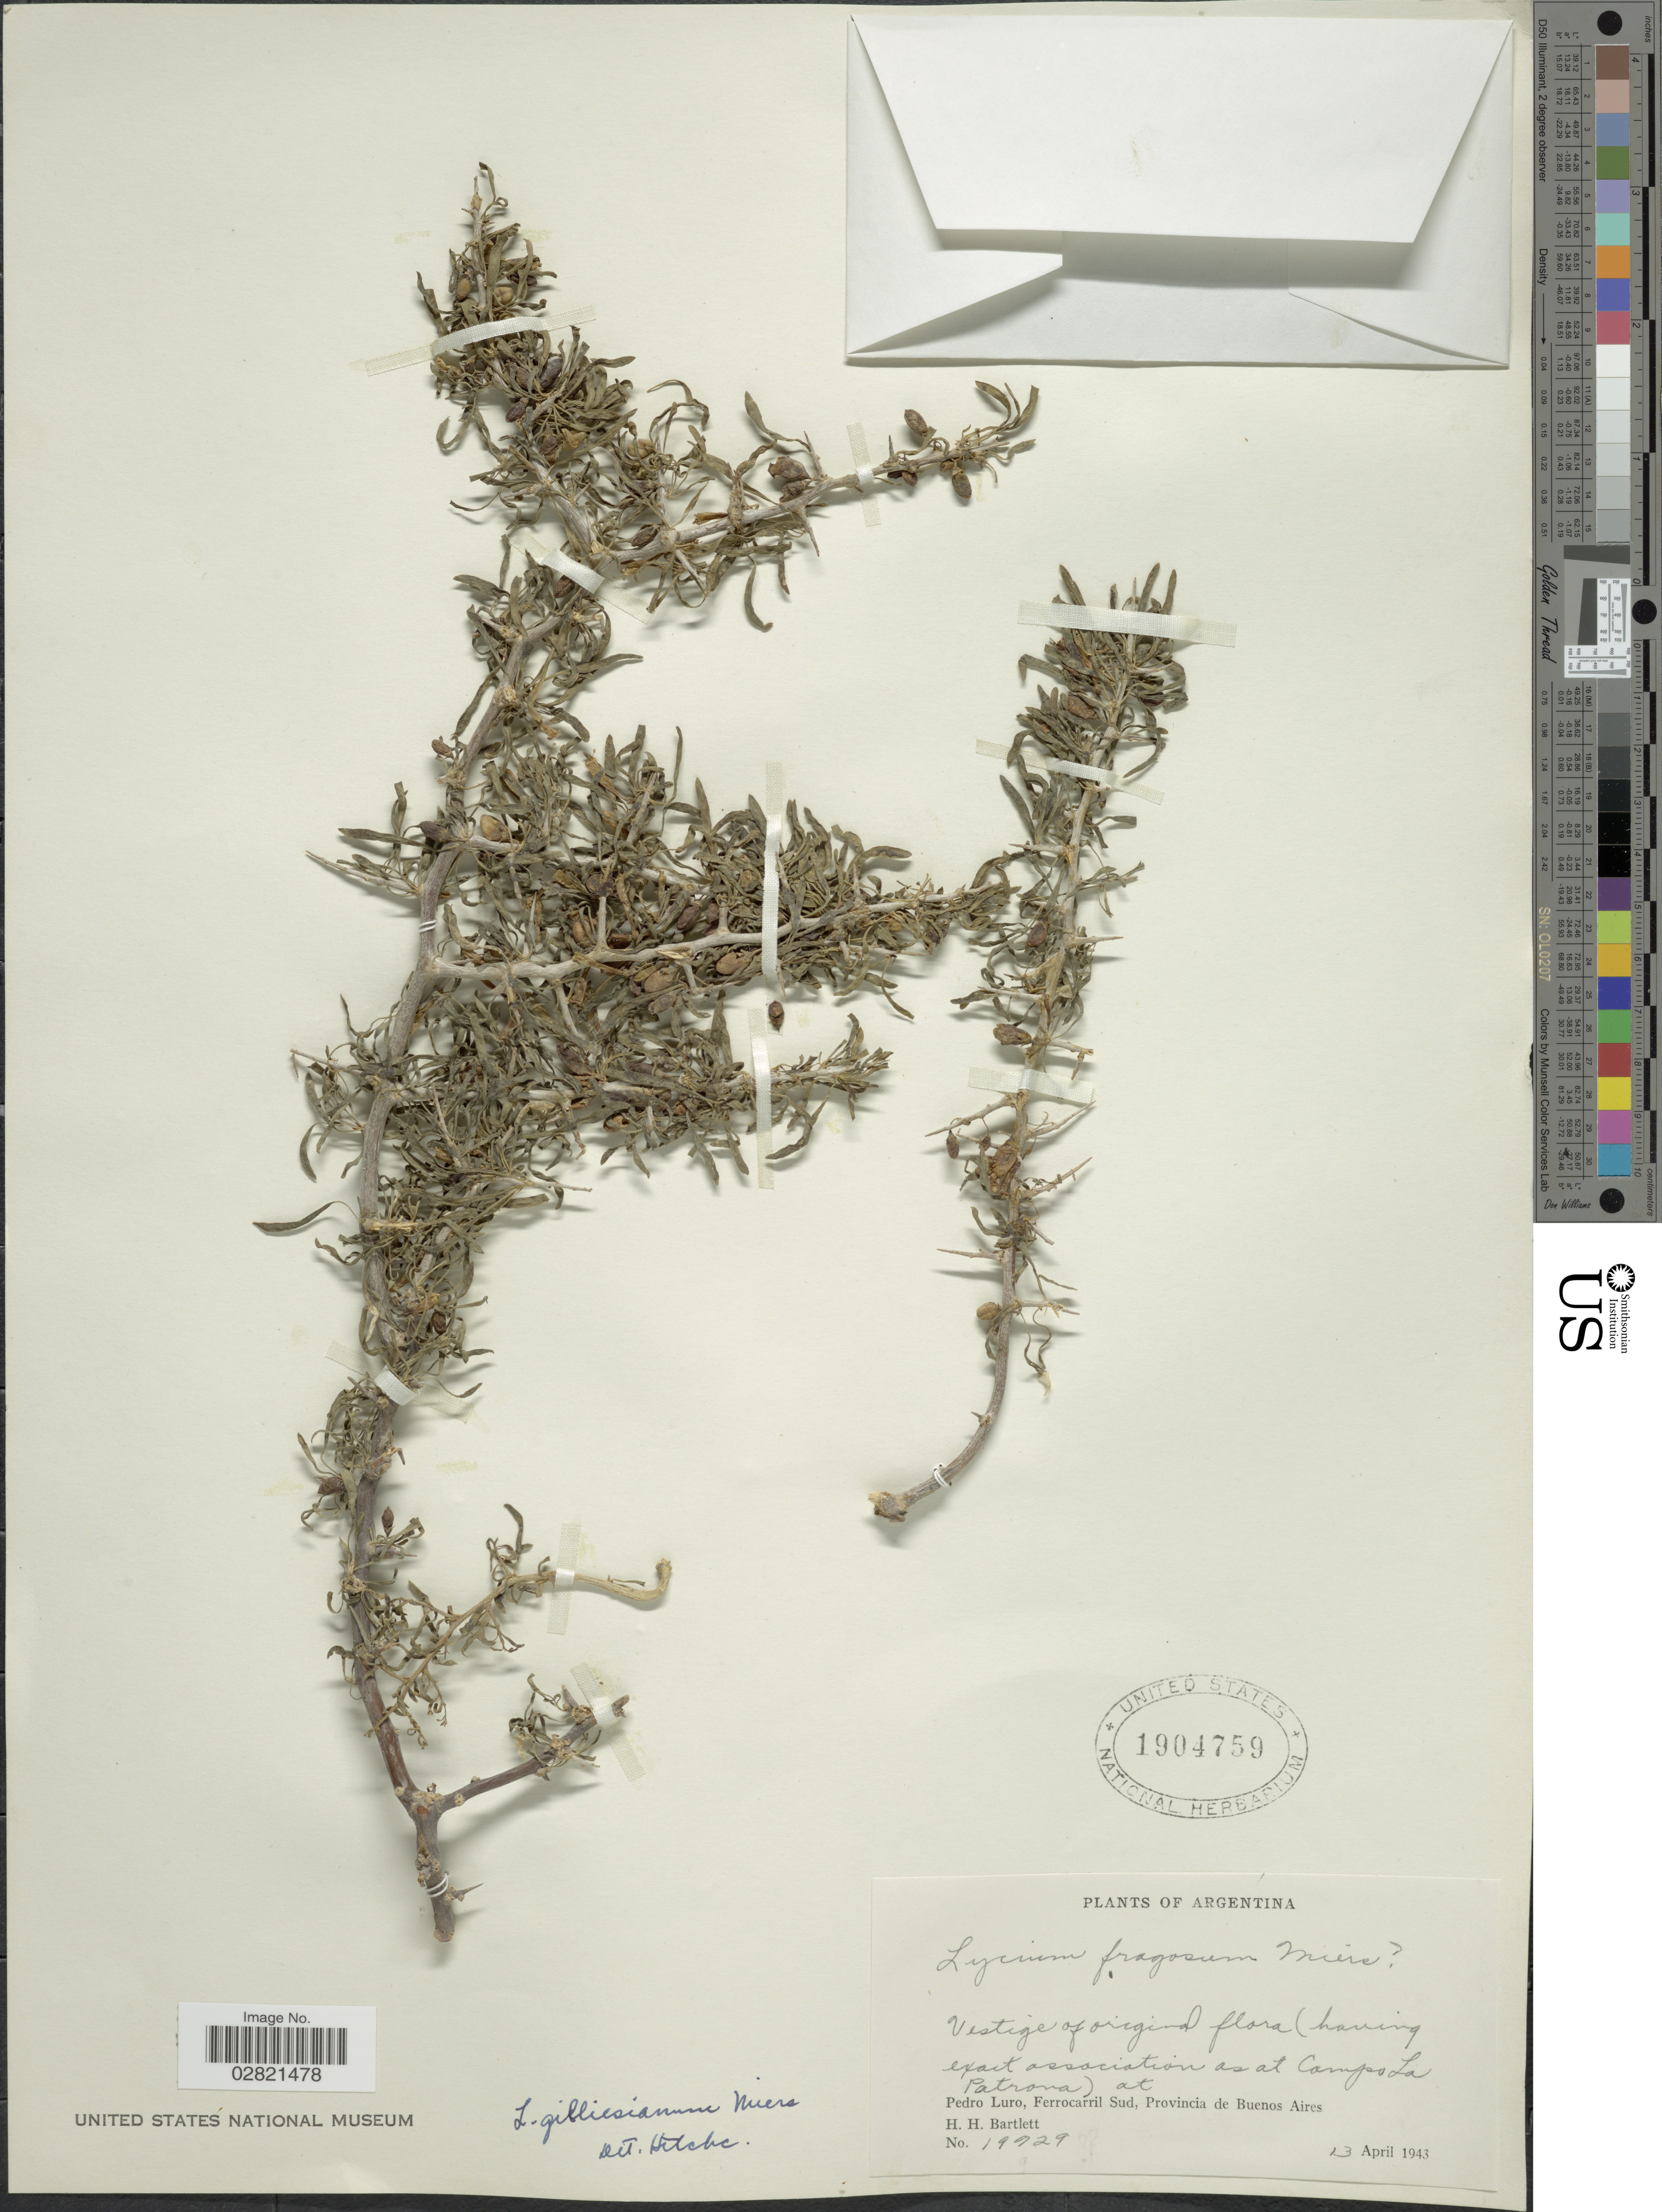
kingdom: Plantae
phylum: Tracheophyta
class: Magnoliopsida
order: Solanales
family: Solanaceae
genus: Lycium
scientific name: Lycium gilliesianum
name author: Miers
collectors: H. H. Bartlett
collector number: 19929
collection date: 1943-04-13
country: Argentina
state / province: Buenos Aires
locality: Pedro Luro, Ferrocarril Sud, Provincia de Buenos Aires.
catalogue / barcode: US 1904759